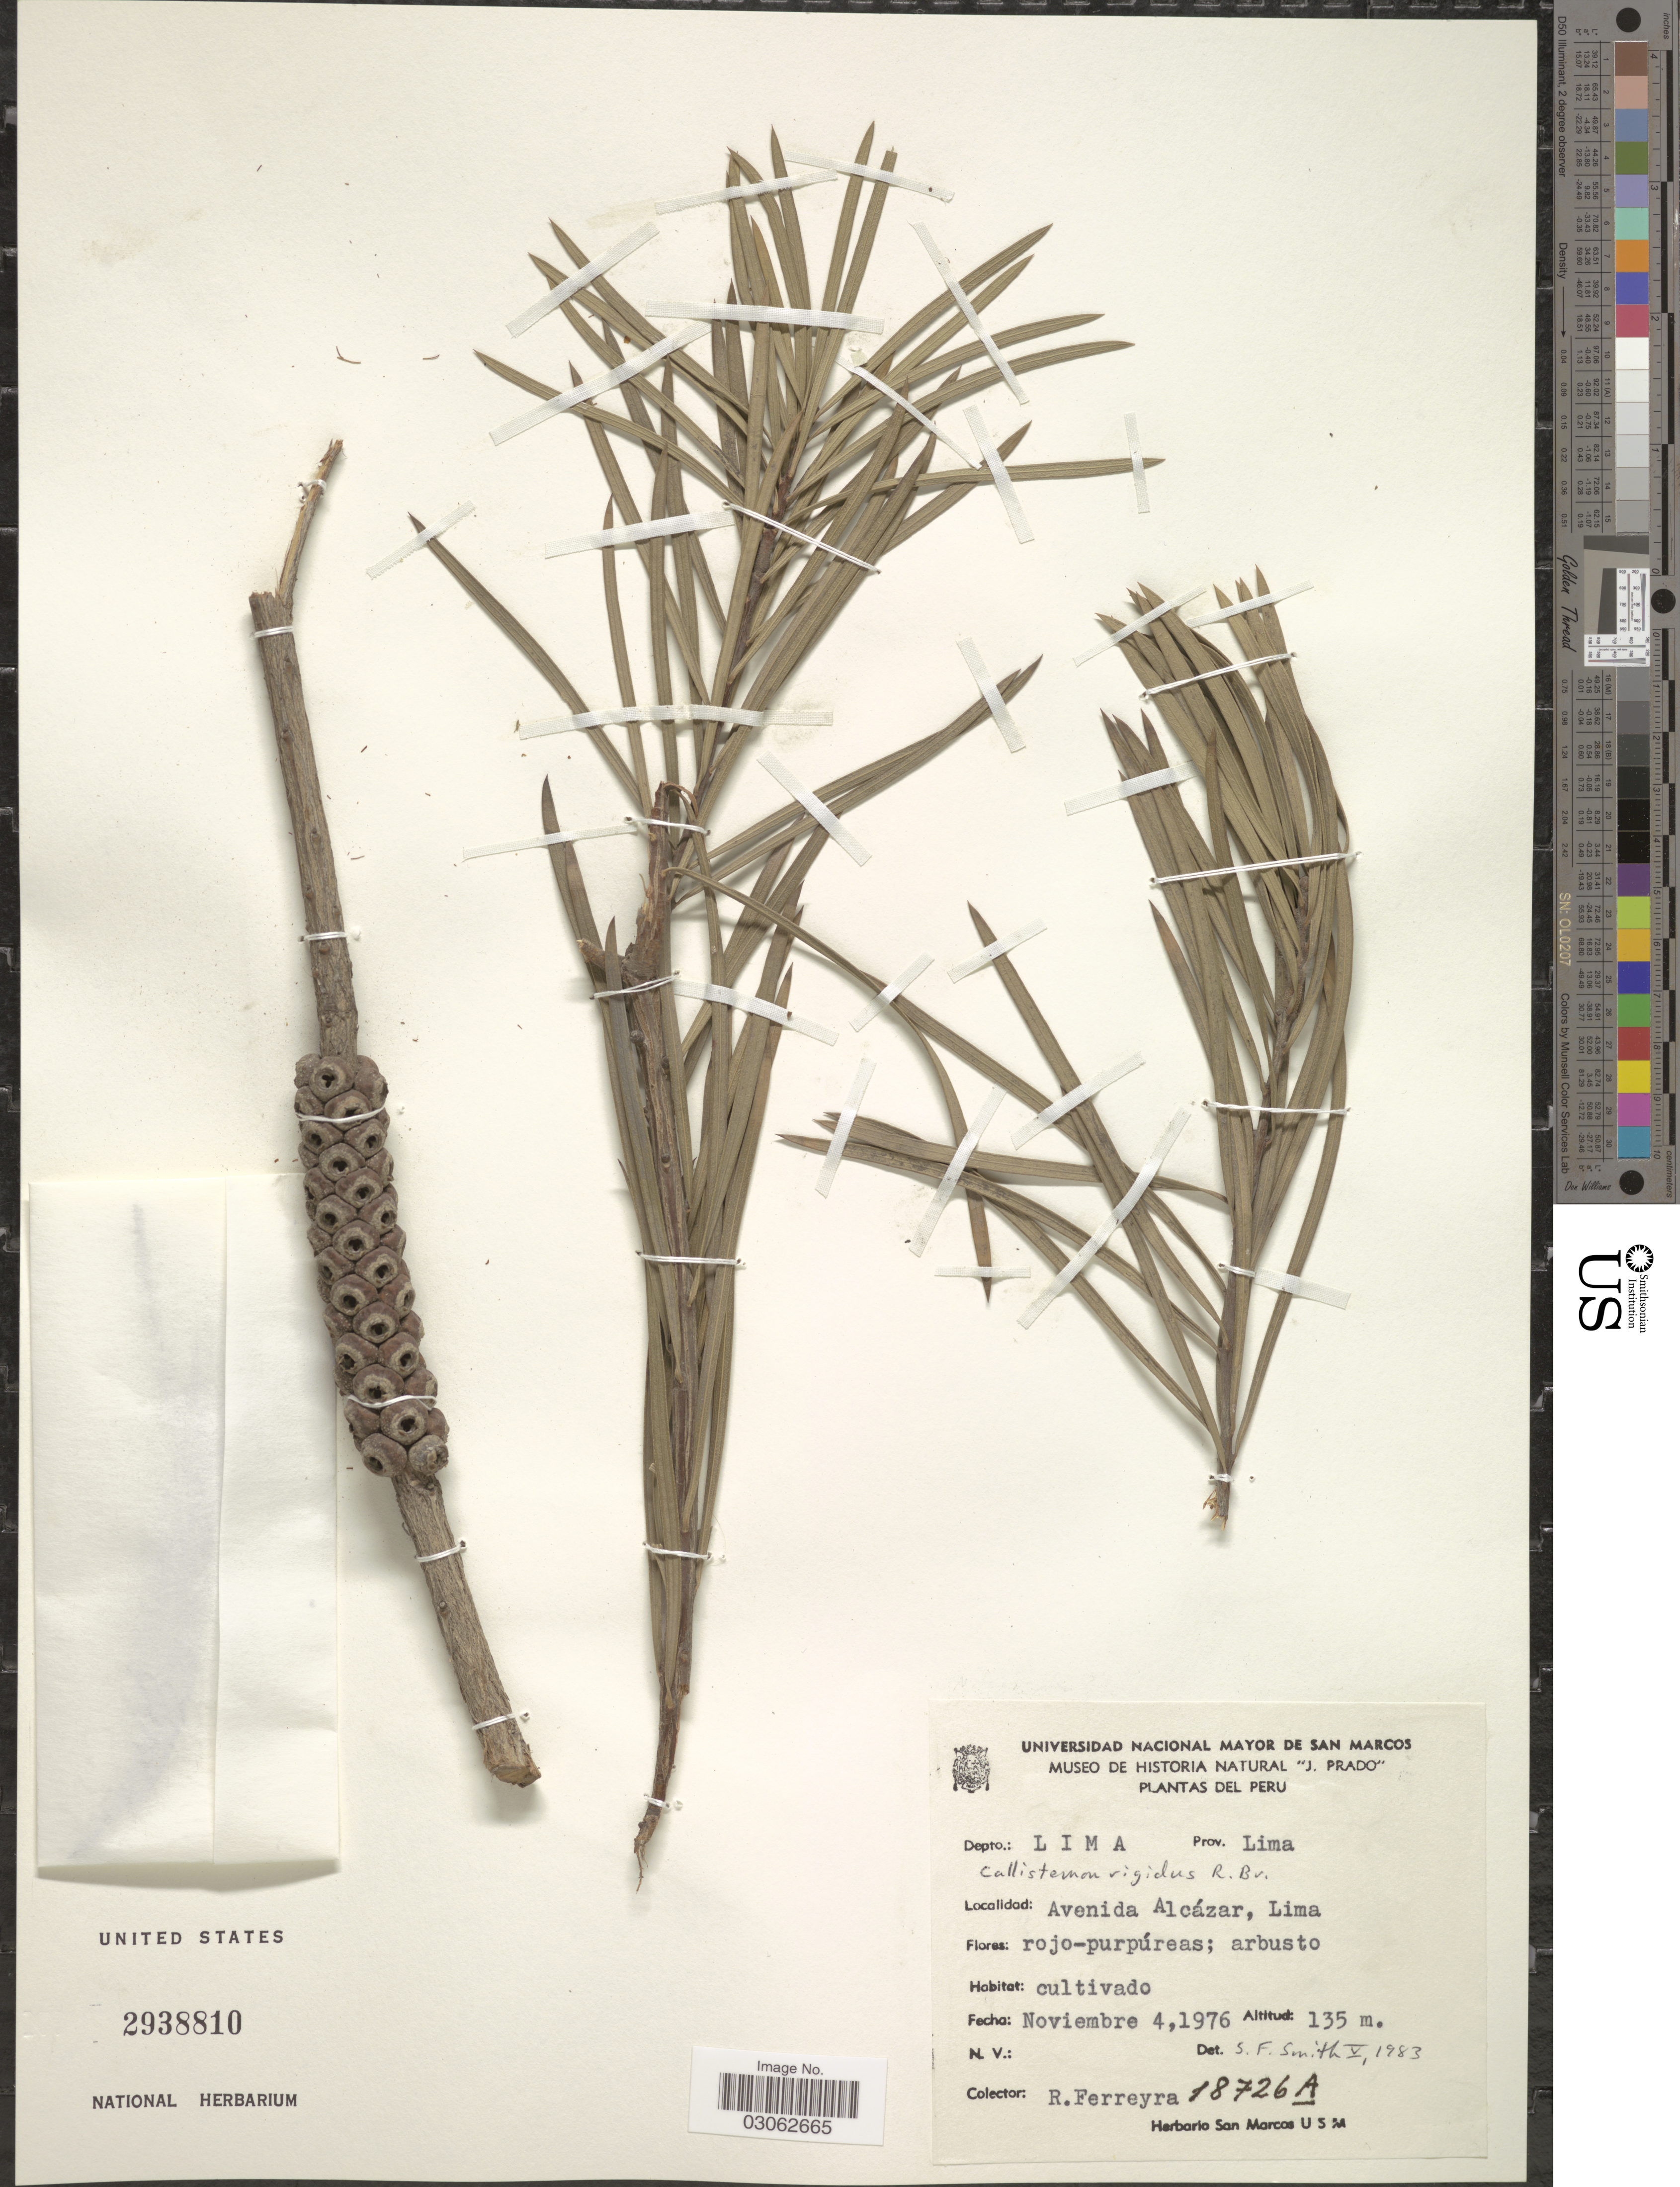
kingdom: Plantae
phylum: Tracheophyta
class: Magnoliopsida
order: Myrtales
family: Myrtaceae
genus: Callistemon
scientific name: Callistemon rigidus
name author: R. Br.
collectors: R. A. Ferreyra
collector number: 18726A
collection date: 1976-11-04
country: Peru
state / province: Lima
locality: Depto.: Lima. Avenida Alcázar, Lima.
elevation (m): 135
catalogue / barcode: US 2938810